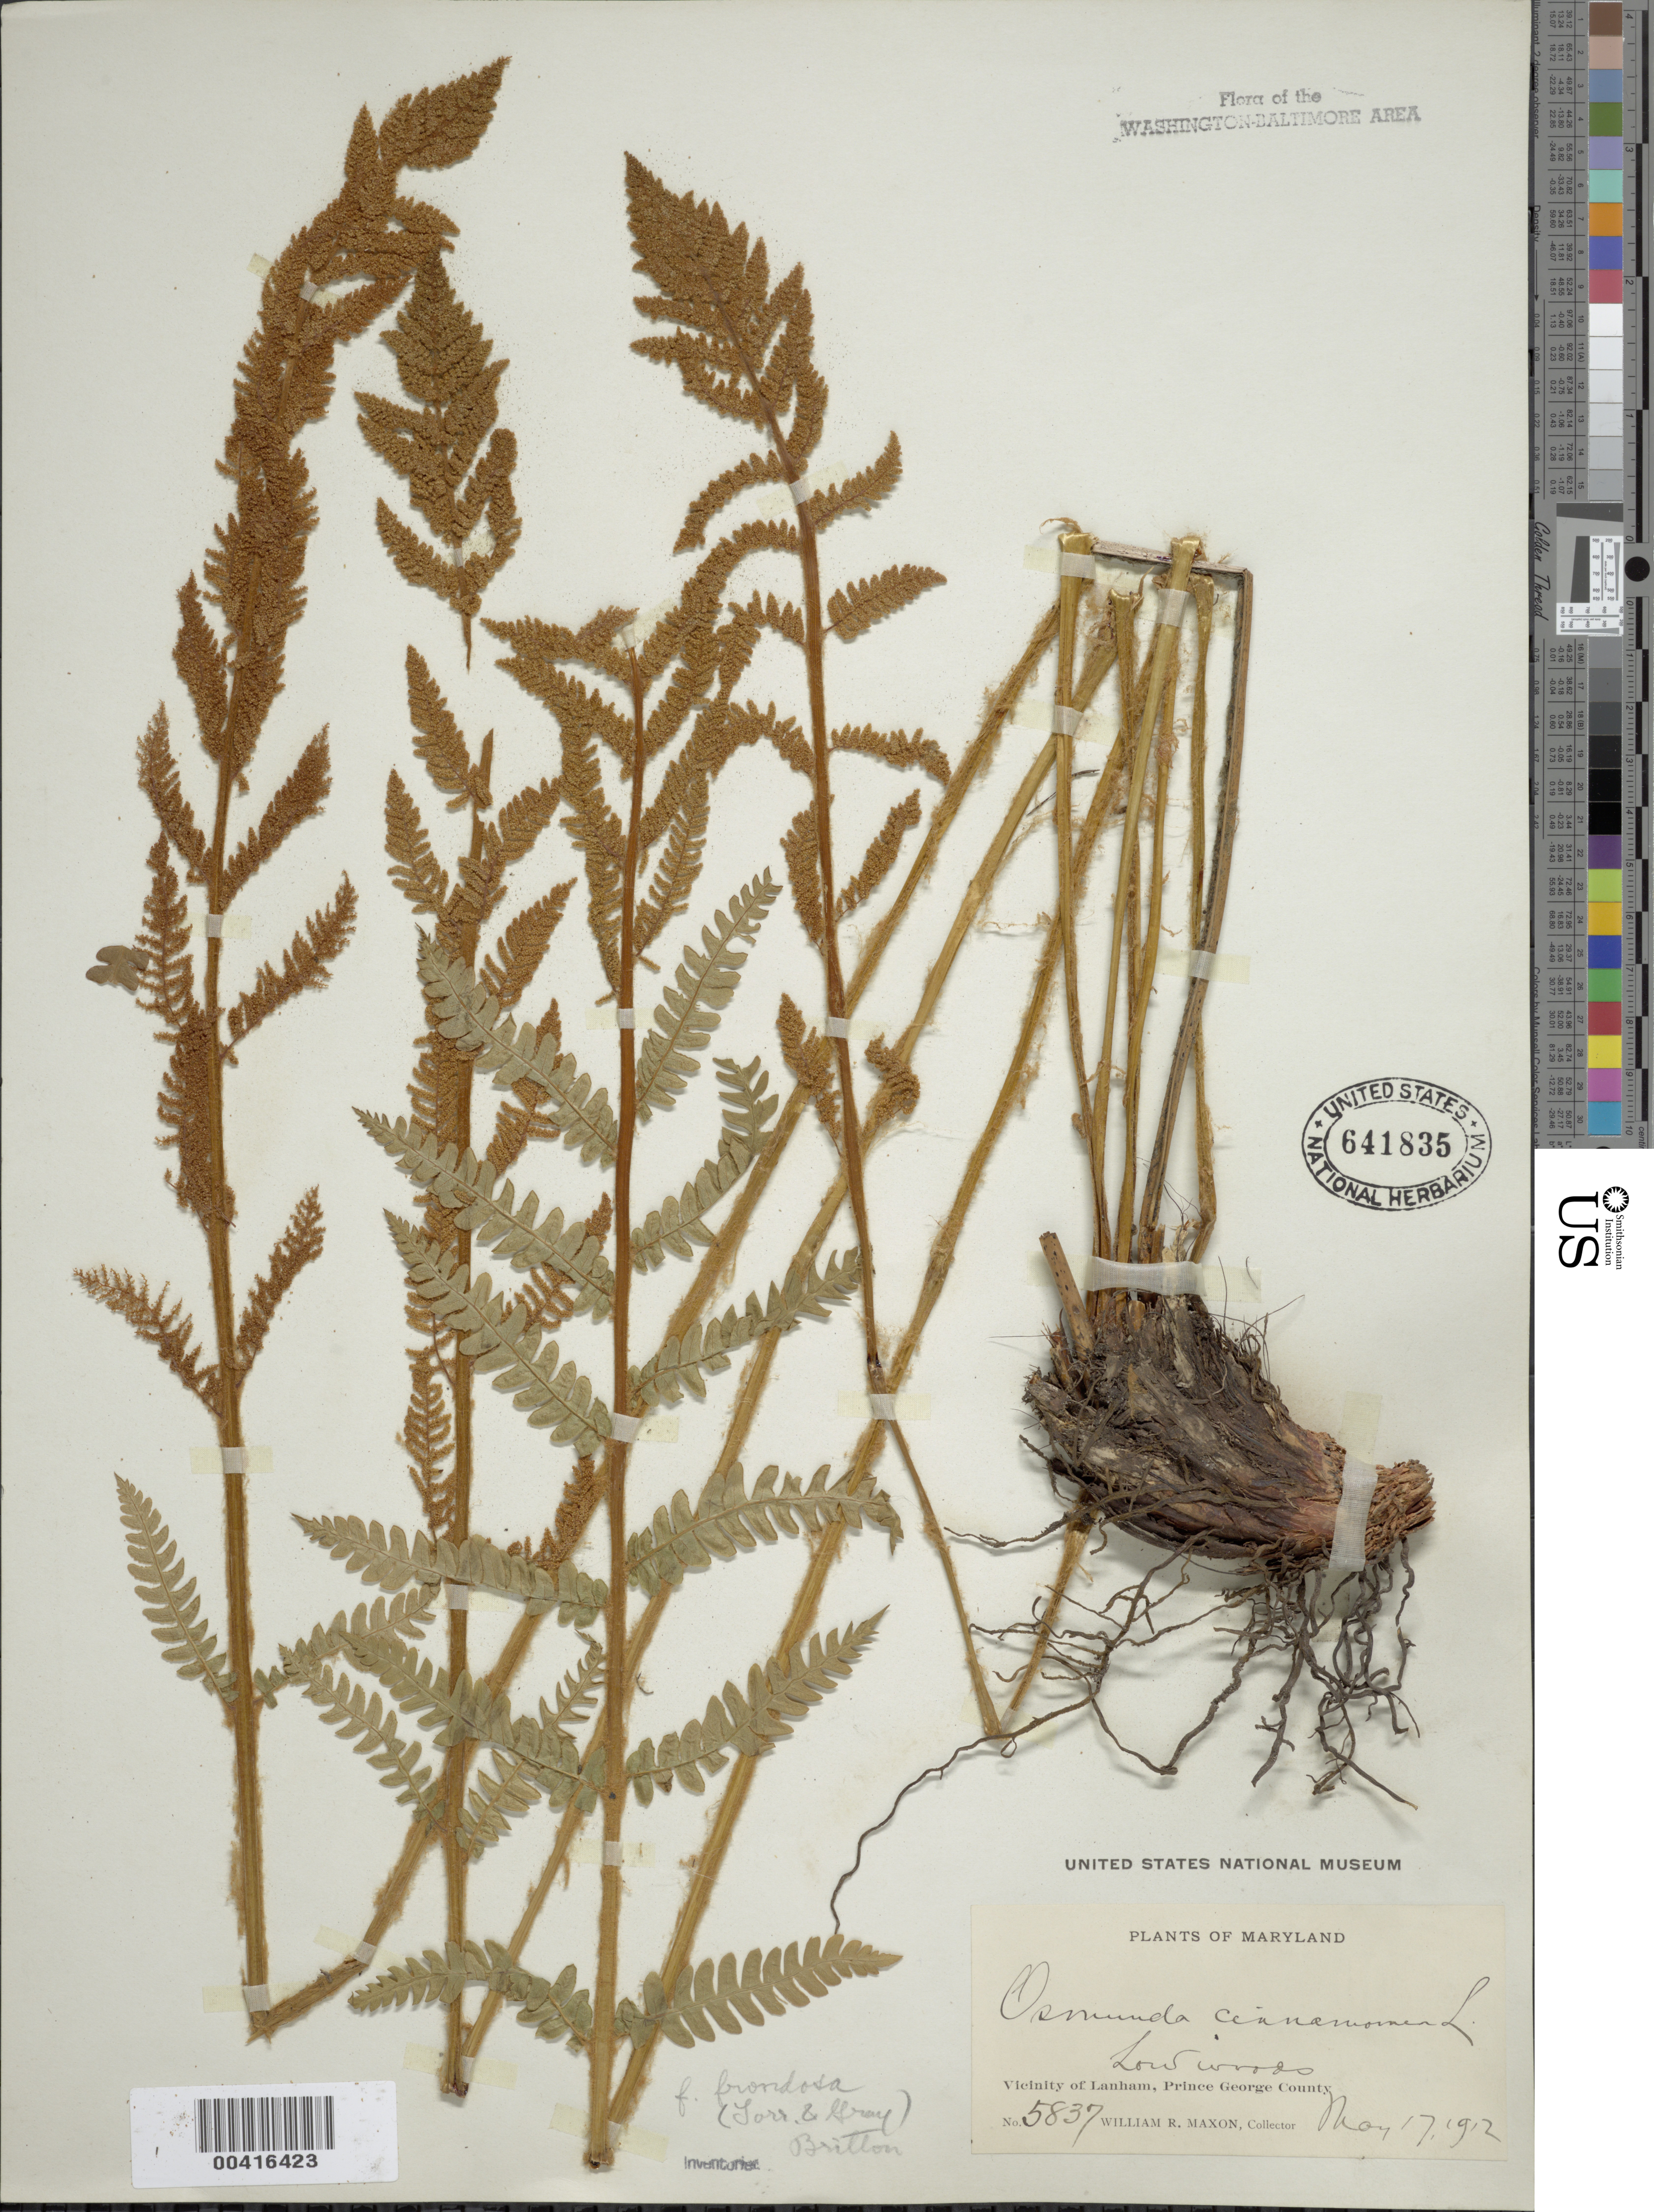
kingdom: Plantae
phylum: Tracheophyta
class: Polypodiopsida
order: Osmundales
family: Osmundaceae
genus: Osmundastrum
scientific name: Osmundastrum cinnamomeum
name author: (L.) C. Presl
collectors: W. R. Maxon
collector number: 5837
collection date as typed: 17 May 1912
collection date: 1912-05-17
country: United States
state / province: Maryland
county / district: Prince George's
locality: Lanham vicinity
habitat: Low woods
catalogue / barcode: US 641835